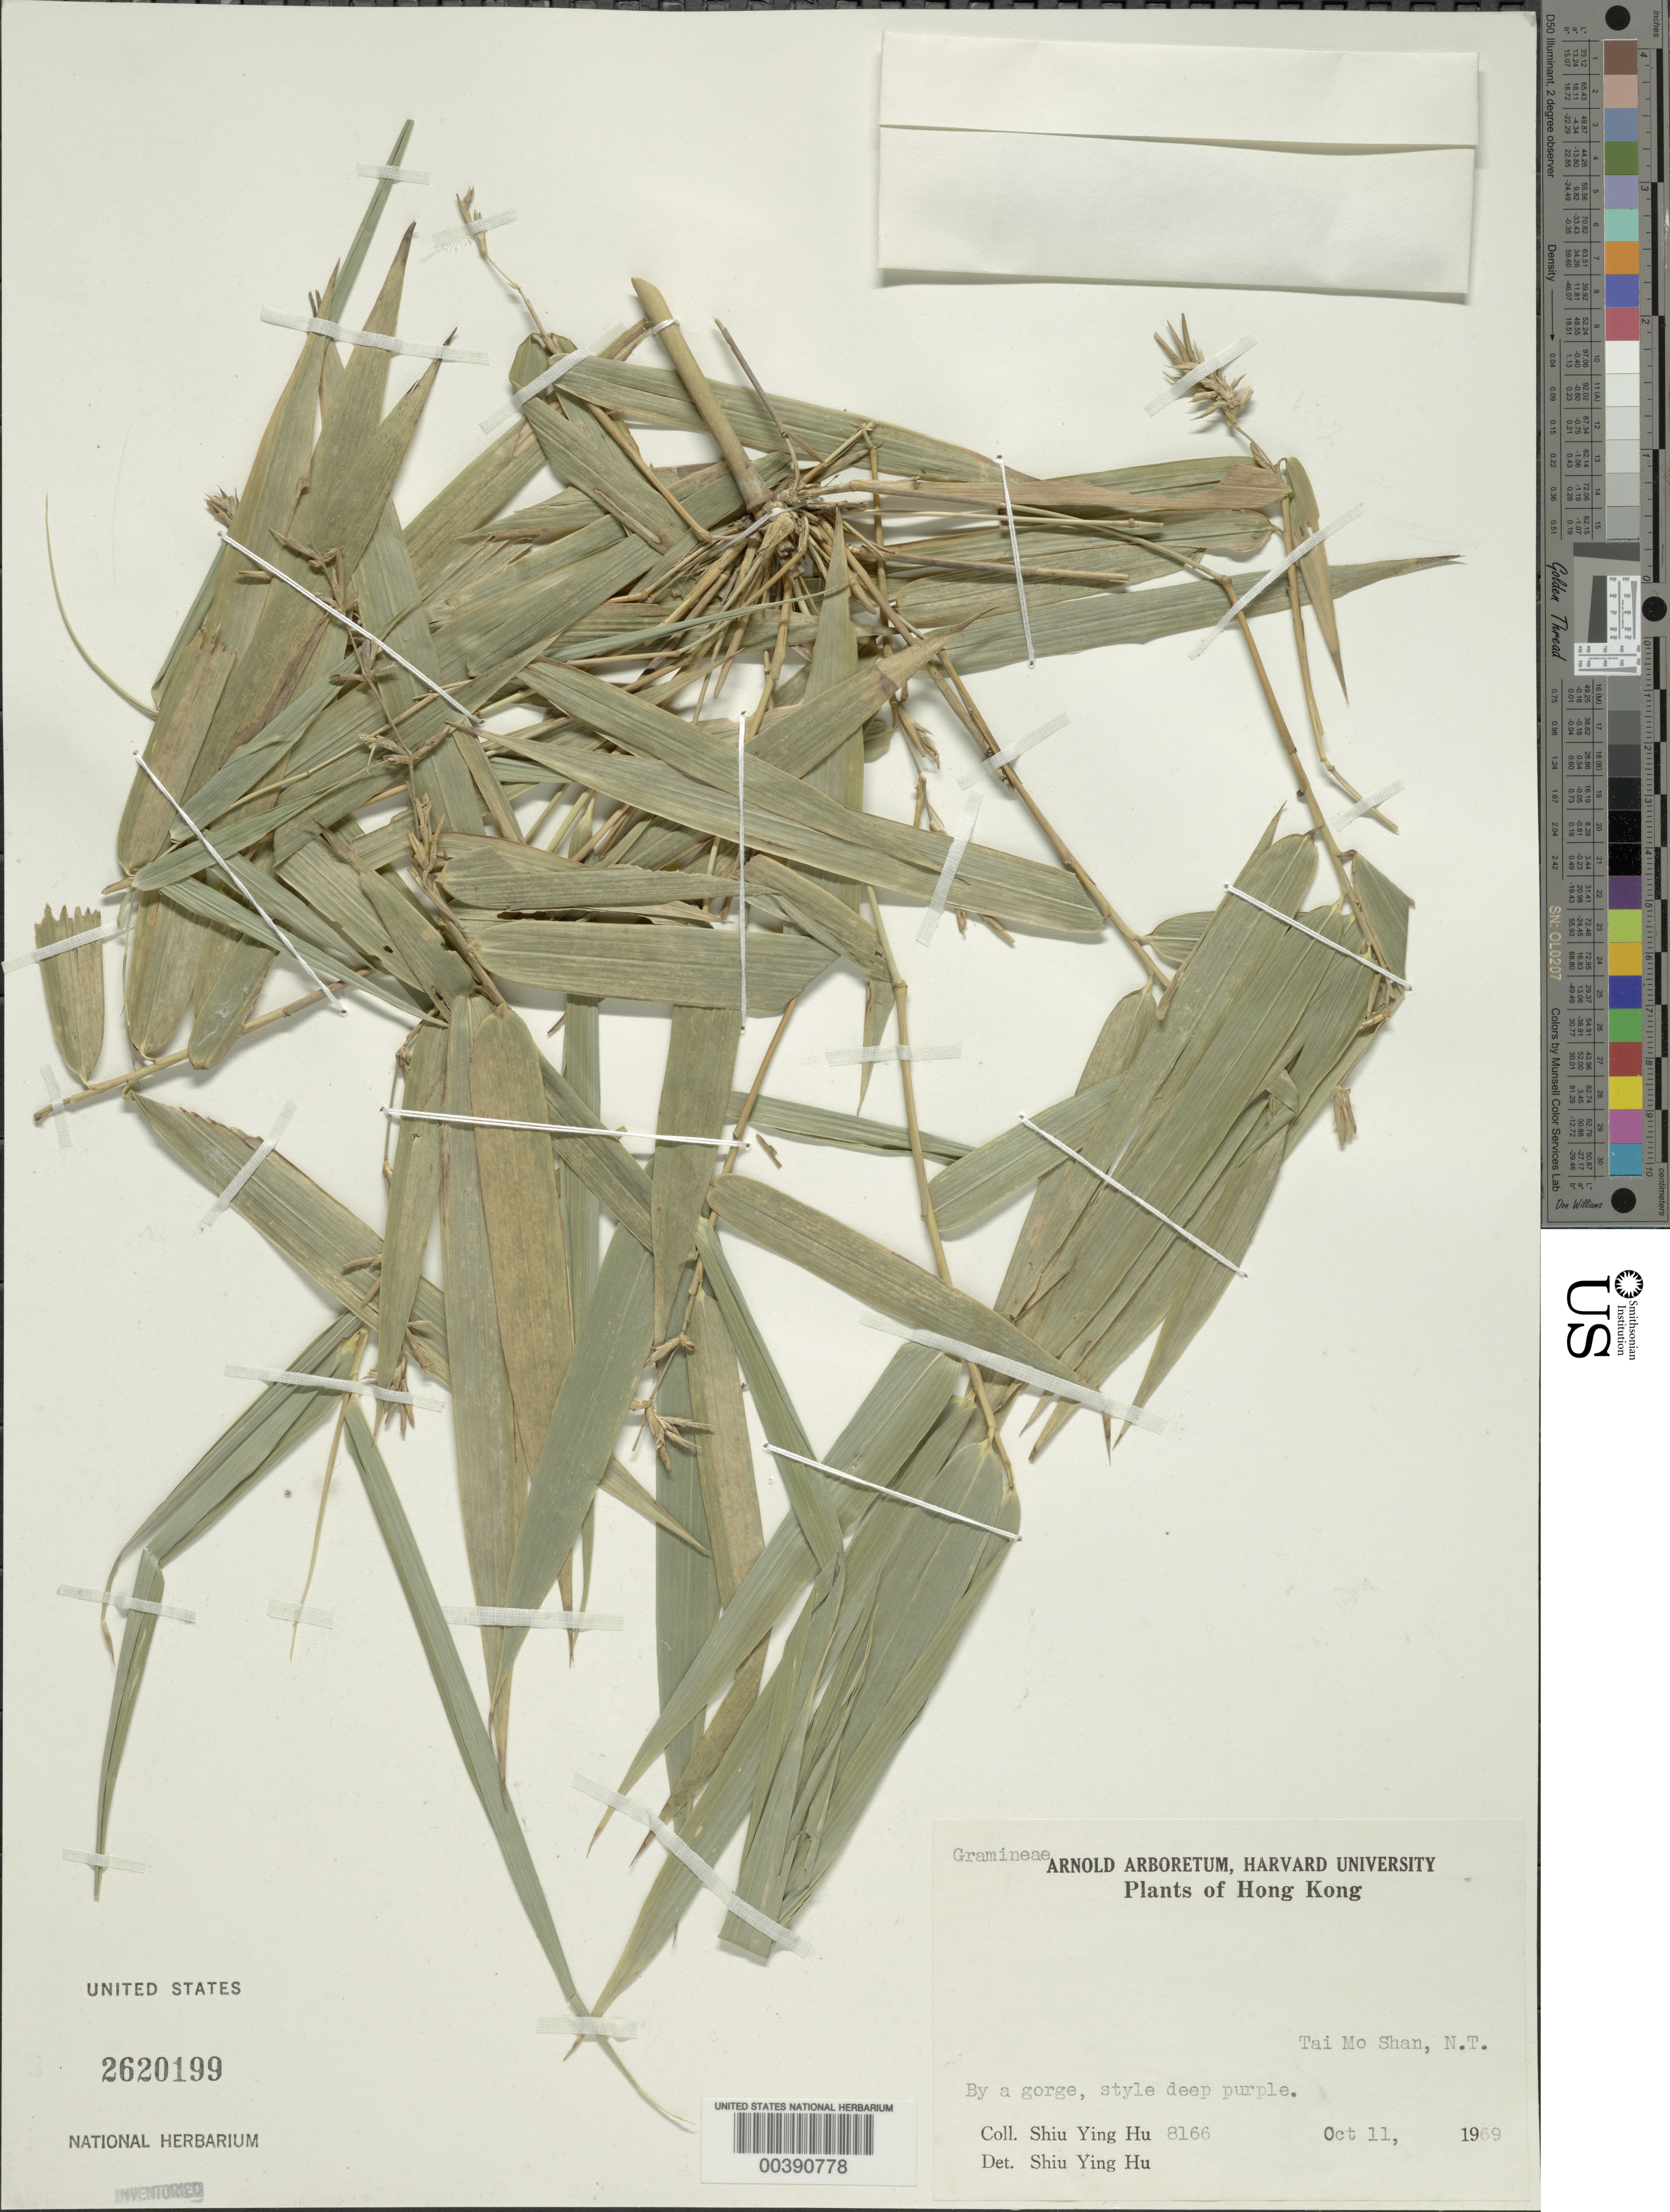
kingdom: Plantae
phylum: Tracheophyta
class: Liliopsida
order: Poales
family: Poaceae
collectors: Y. Shiu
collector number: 8166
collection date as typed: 11 Oct 1969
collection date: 1969-10-11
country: China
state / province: Hong Kong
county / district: New Territories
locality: Tai mo shan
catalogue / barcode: US 2620199